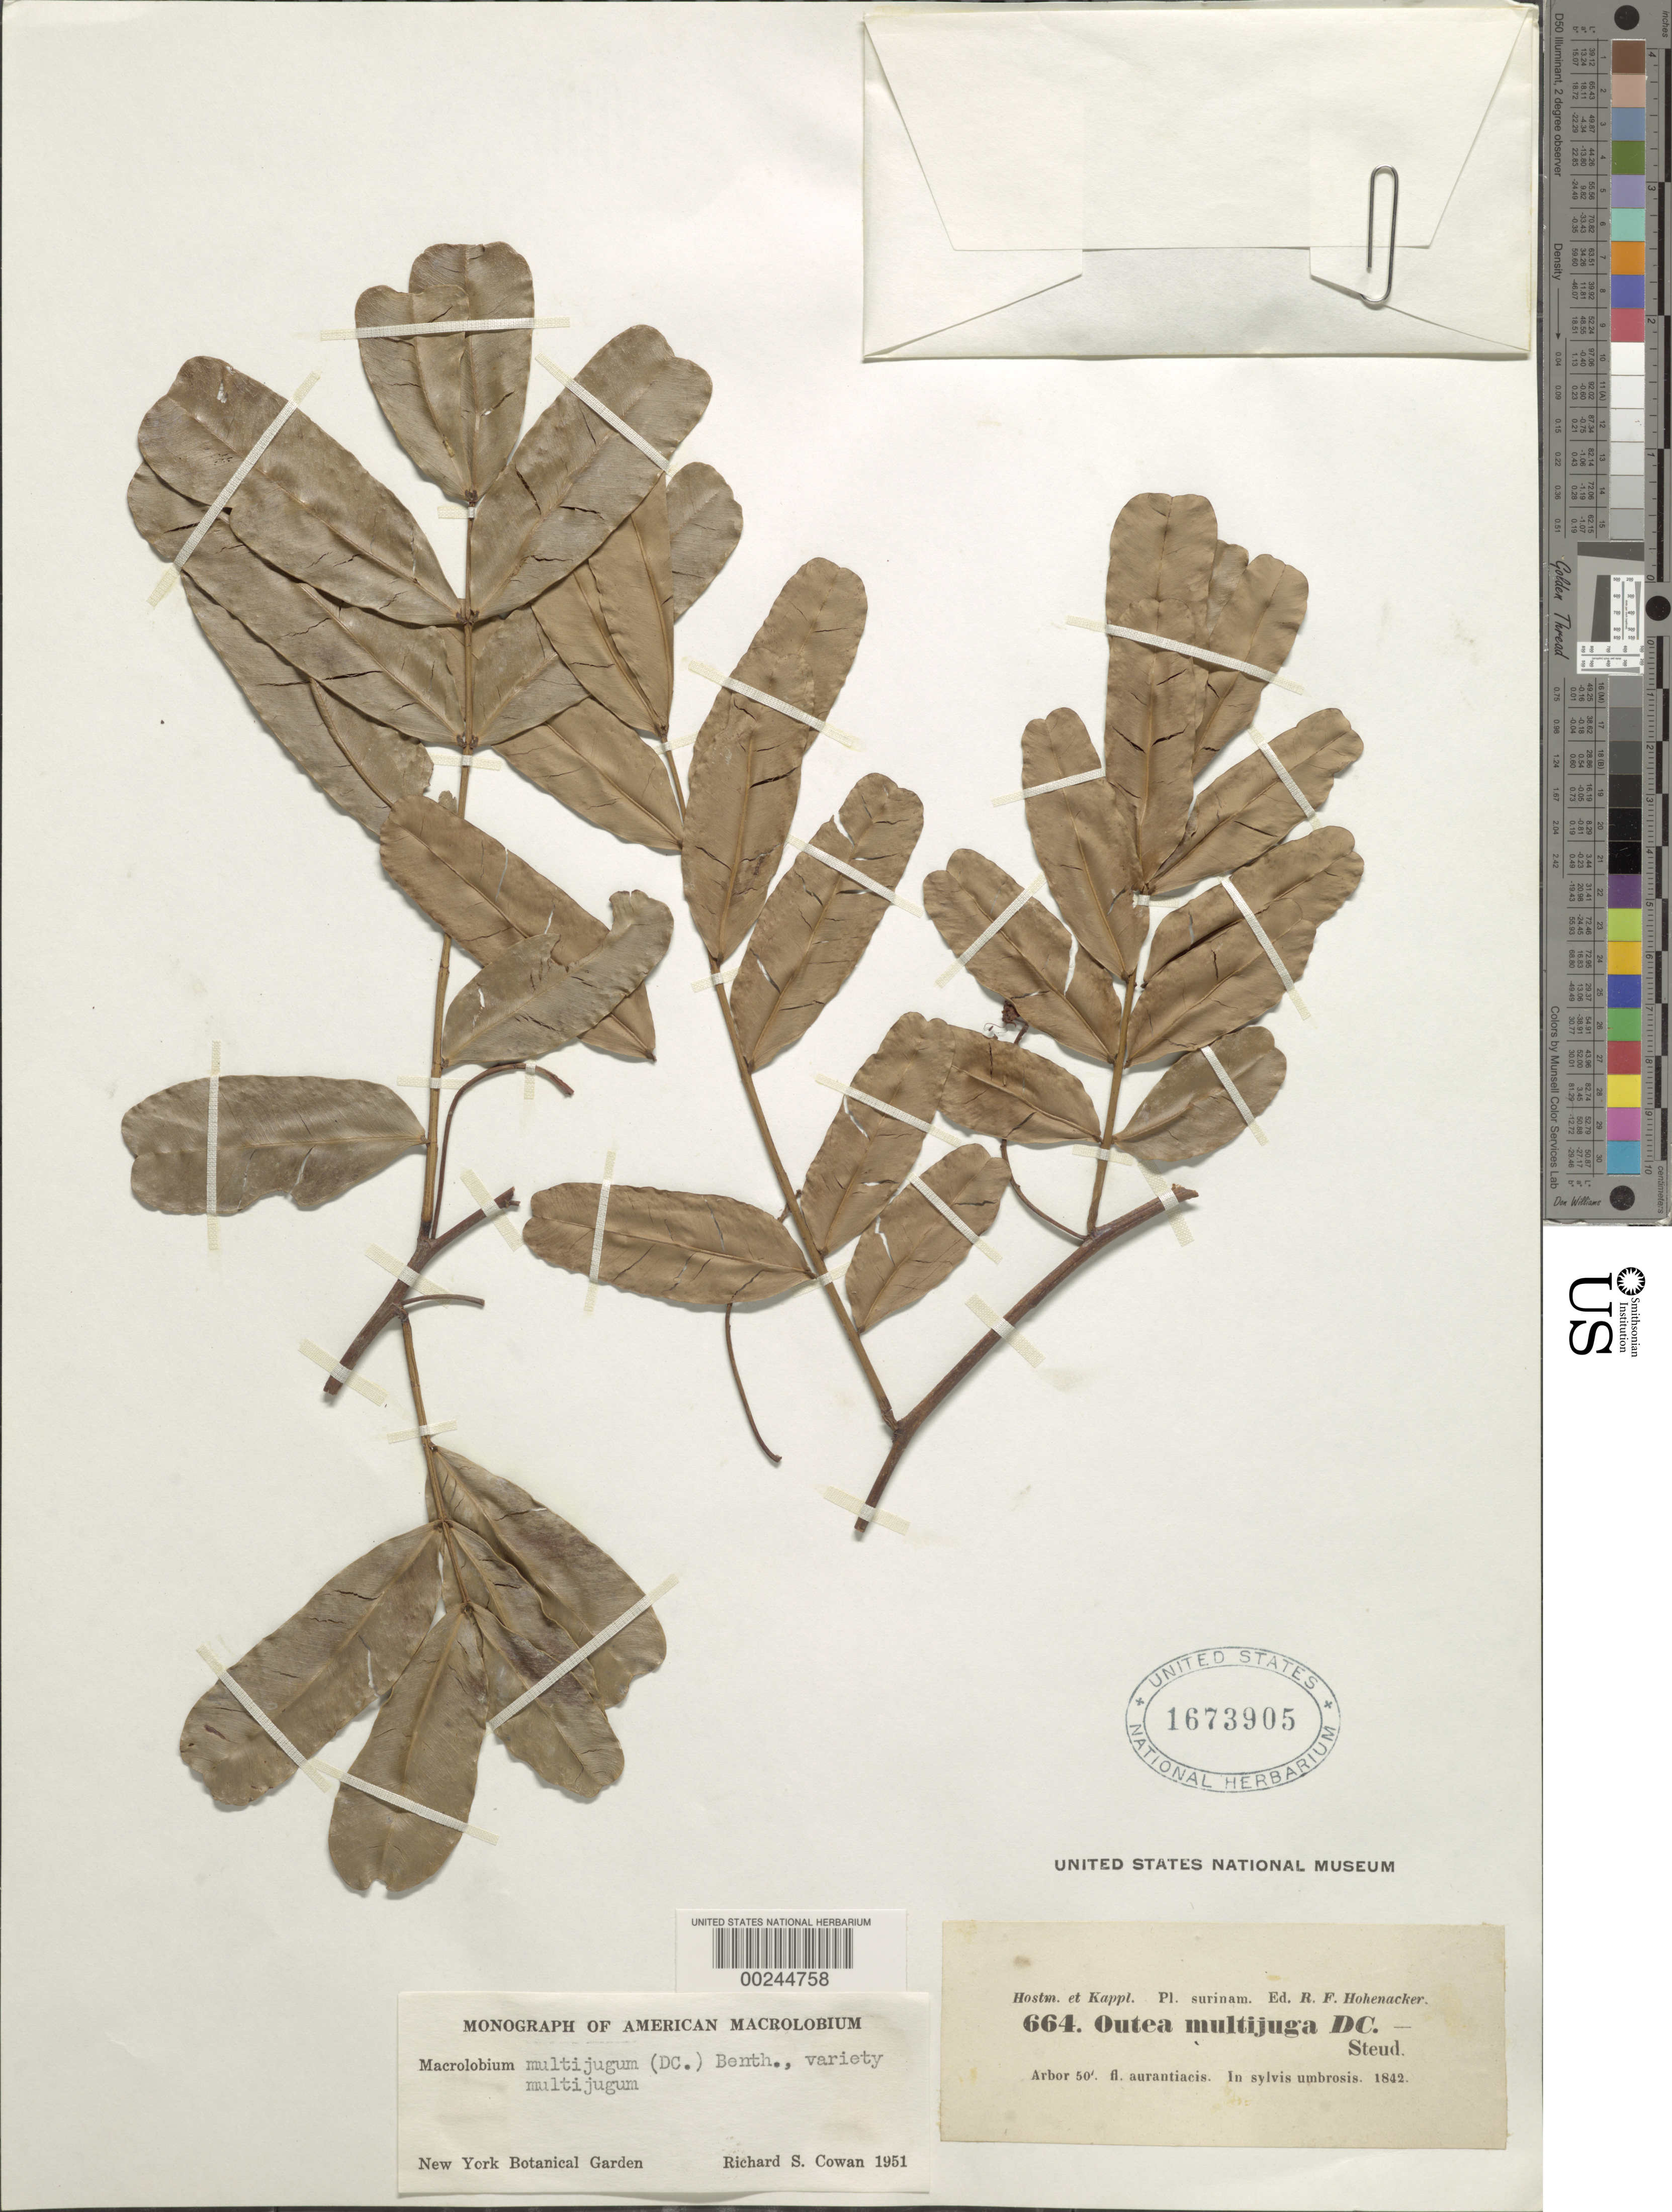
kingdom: Plantae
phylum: Tracheophyta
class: Magnoliopsida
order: Fabales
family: Fabaceae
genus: Macrolobium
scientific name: Macrolobium multijugum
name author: (DC.) Benth.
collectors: F. Hostmann & A. Kappler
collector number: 664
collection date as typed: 1842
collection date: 1842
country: Suriname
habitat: Shady forest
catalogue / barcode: US 1673905